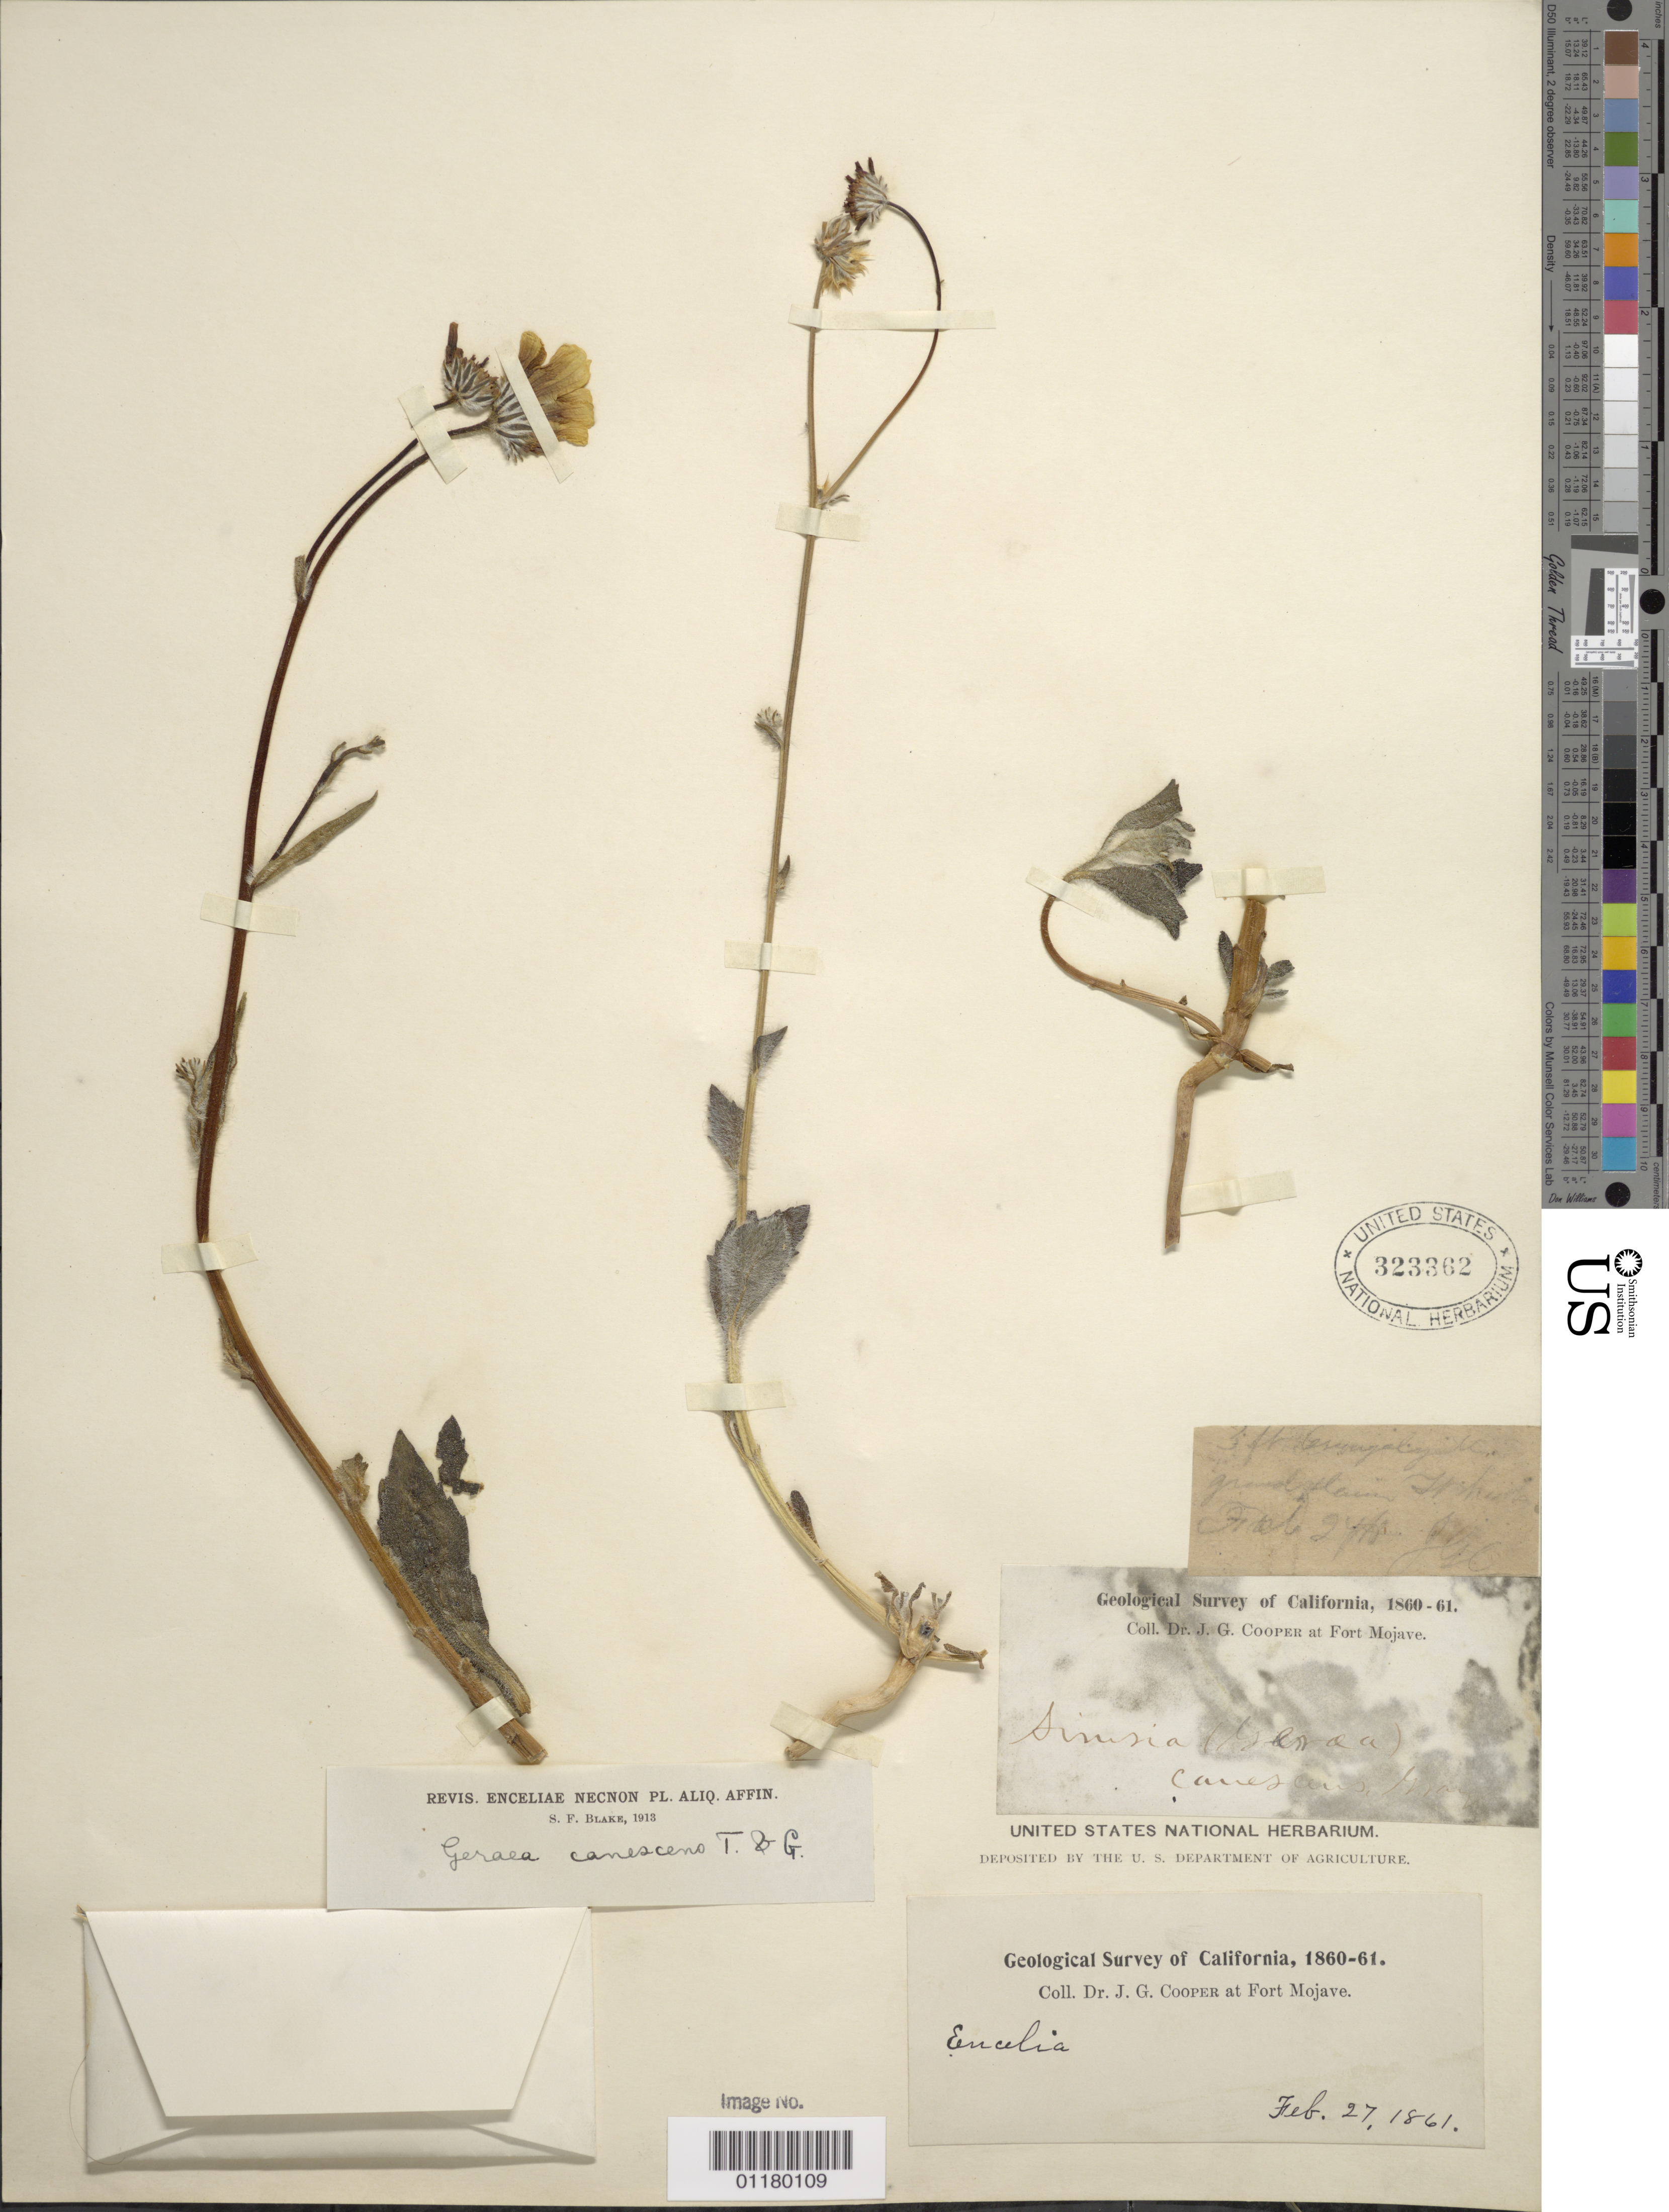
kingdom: Plantae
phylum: Tracheophyta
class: Magnoliopsida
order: Asterales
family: Asteraceae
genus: Geraea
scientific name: Geraea canescens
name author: Torr. & A. Gray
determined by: Blake, Sydney F.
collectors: J. G. Cooper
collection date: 1861-02-27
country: United States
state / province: California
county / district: San Bernardino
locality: Fort Mojave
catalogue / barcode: US 323362